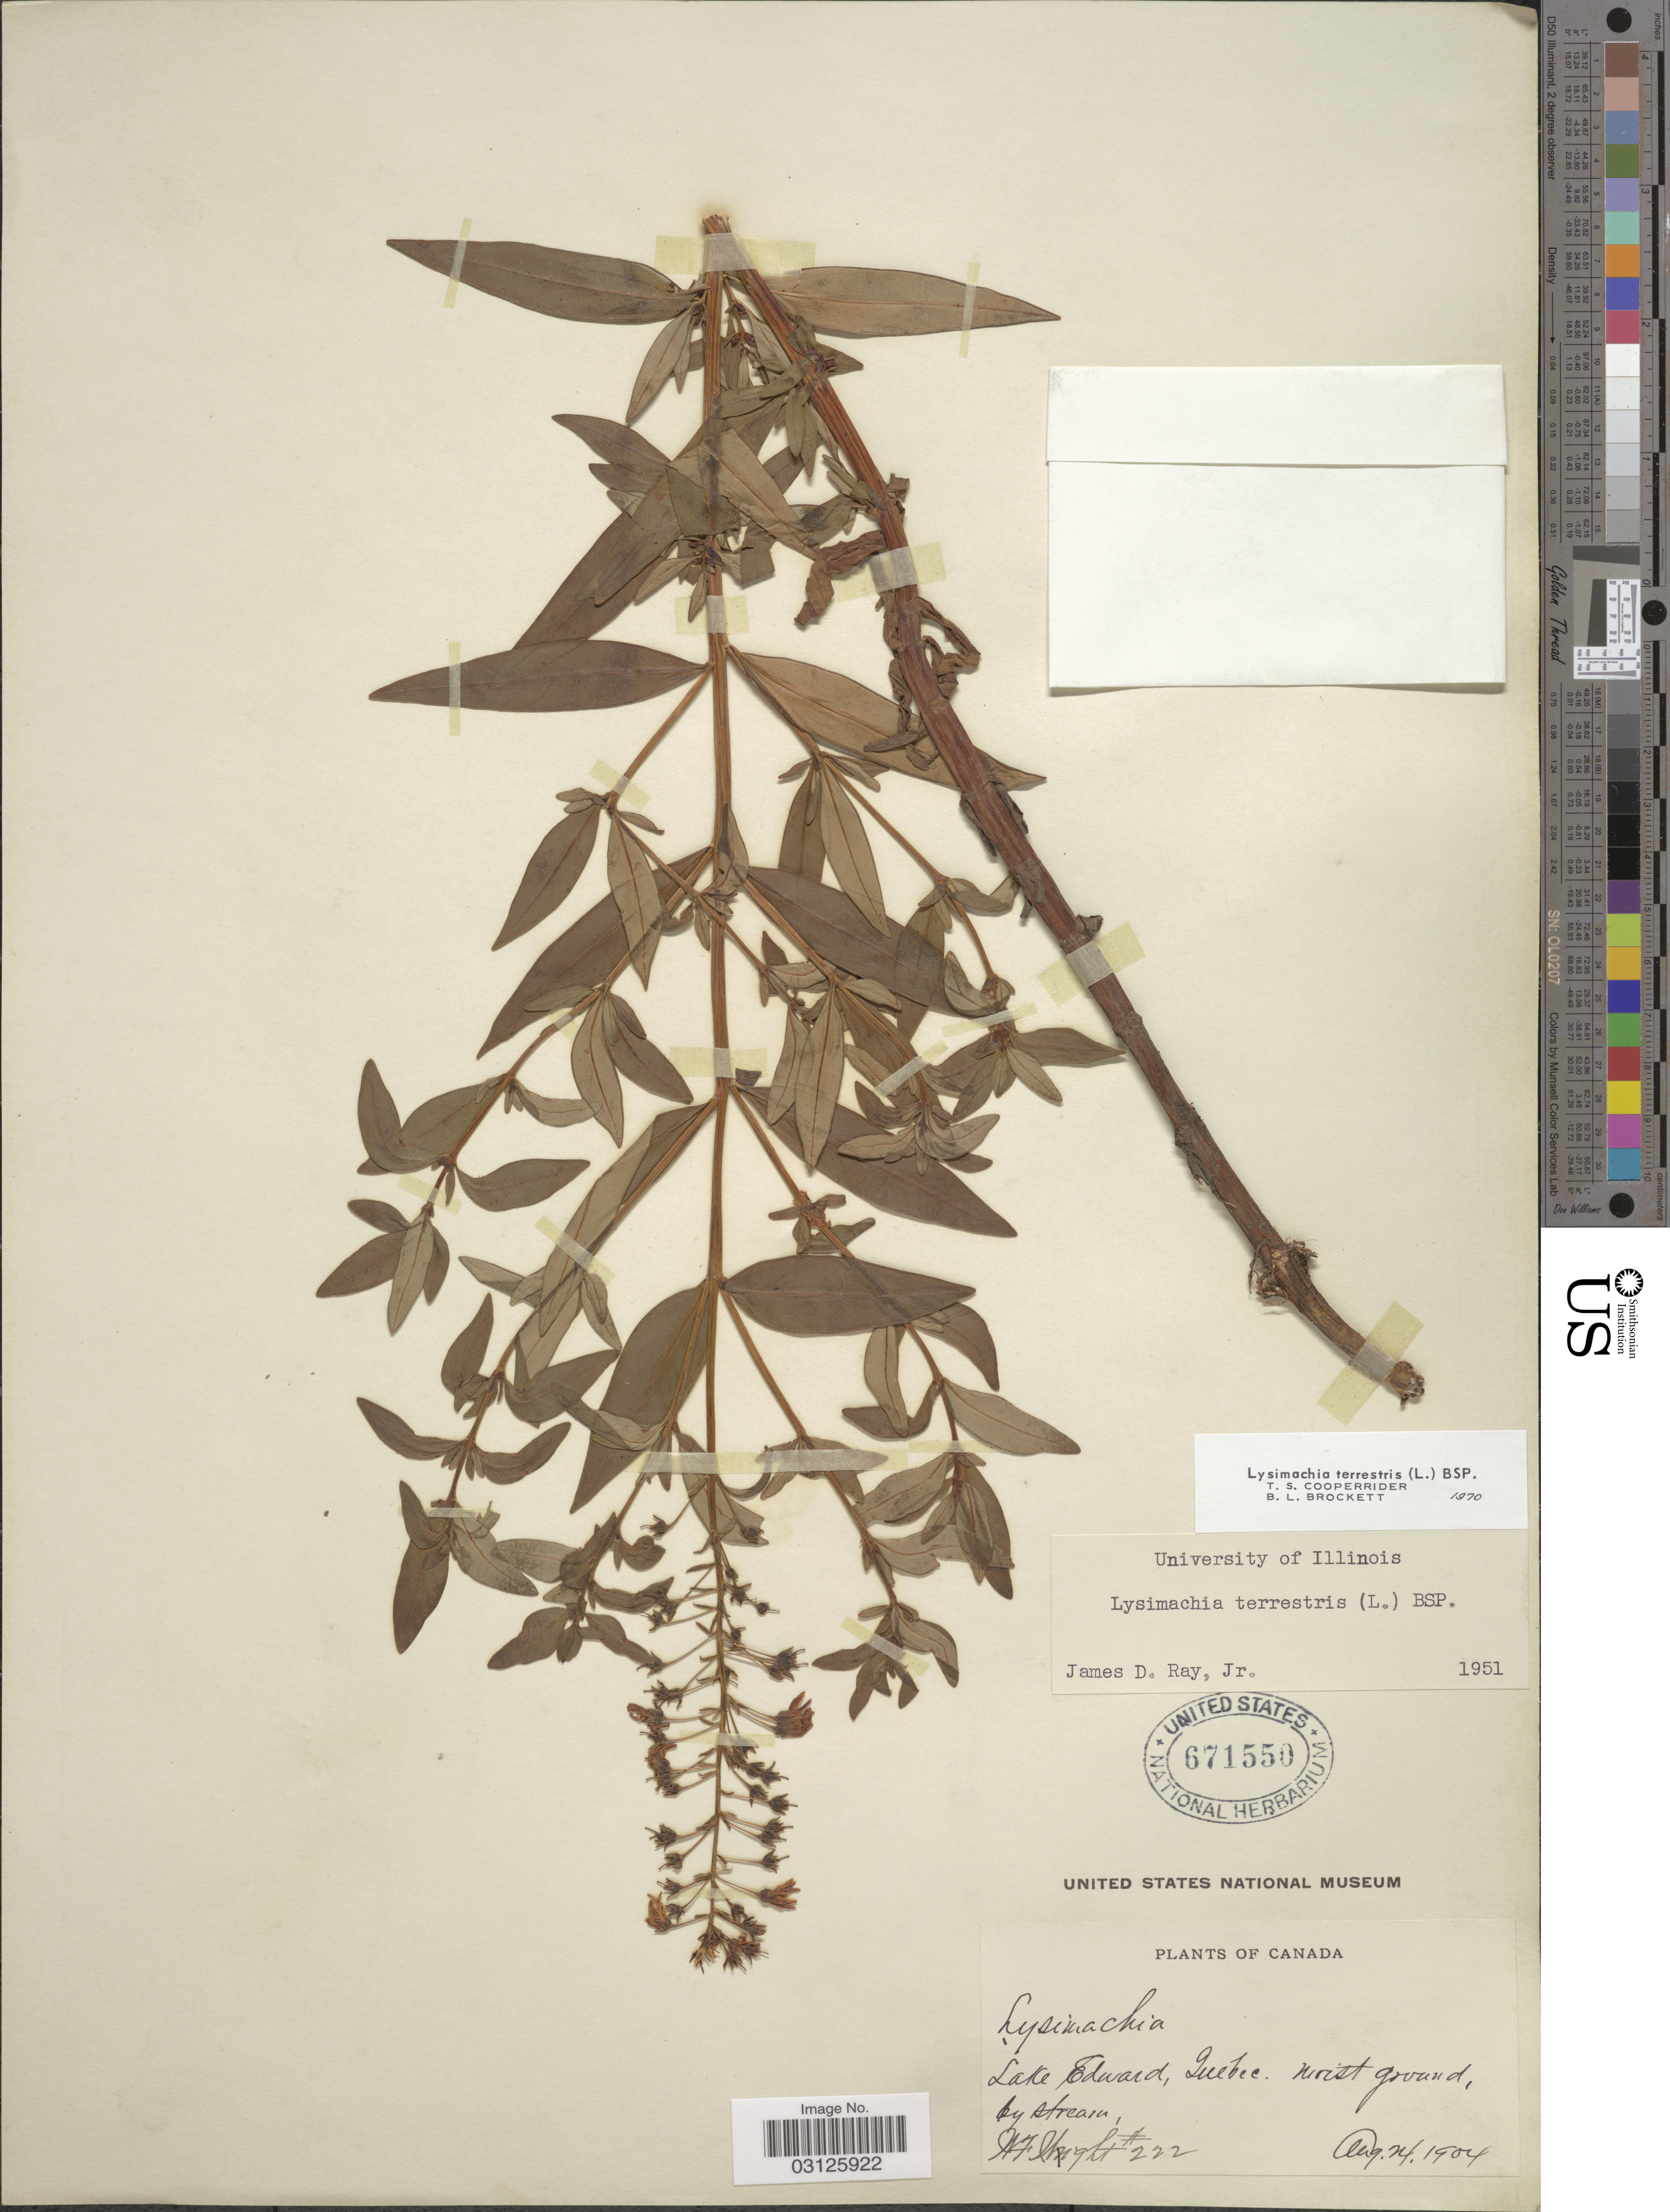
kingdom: Plantae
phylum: Tracheophyta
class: Magnoliopsida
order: Ericales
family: Primulaceae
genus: Lysimachia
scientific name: Lysimachia terrestris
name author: (L.) Britton, Stearns & Poggenb.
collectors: W. F. Wright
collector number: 222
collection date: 1904-08-24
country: Canada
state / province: Quebec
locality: Lake Edward.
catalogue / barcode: US 671550